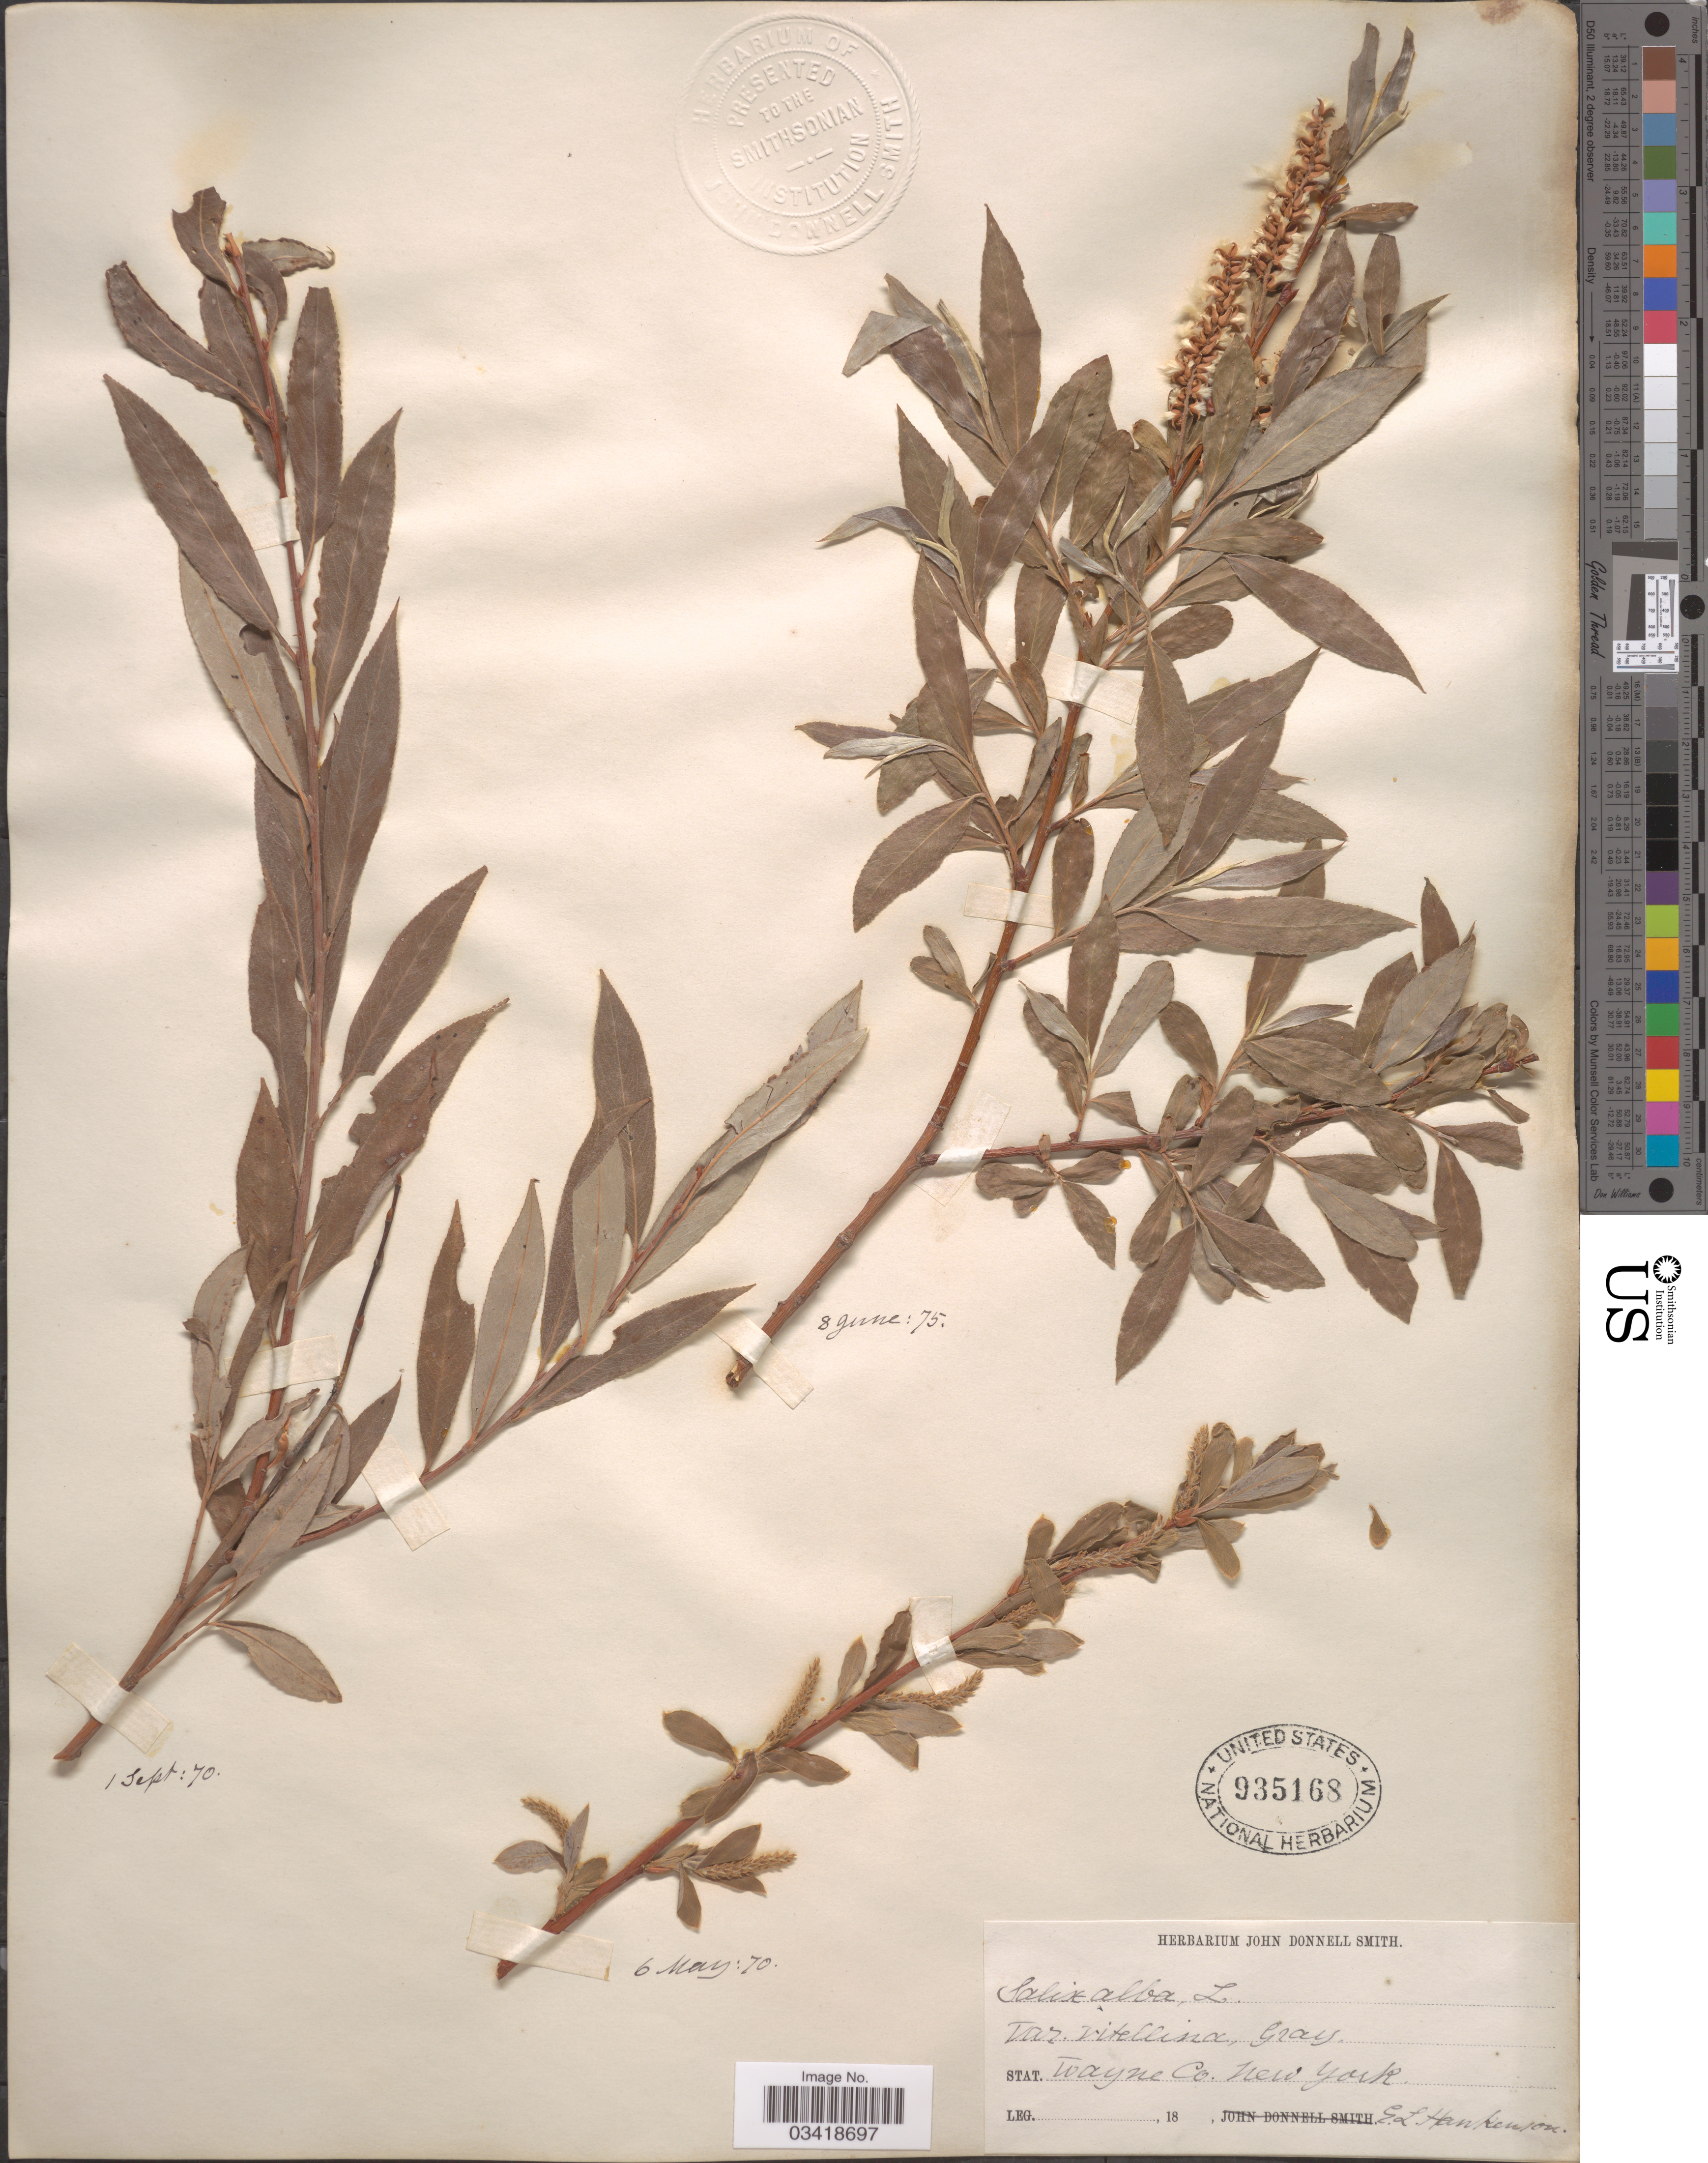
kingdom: Plantae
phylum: Tracheophyta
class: Magnoliopsida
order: Malpighiales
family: Salicaceae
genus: Salix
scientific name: Salix alba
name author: L.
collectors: E. Hankenson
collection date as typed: Transcribed d/m/y: 6/5/70 to 8/6/75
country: United States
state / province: New York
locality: Stat. Wayne Co.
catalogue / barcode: US 935168